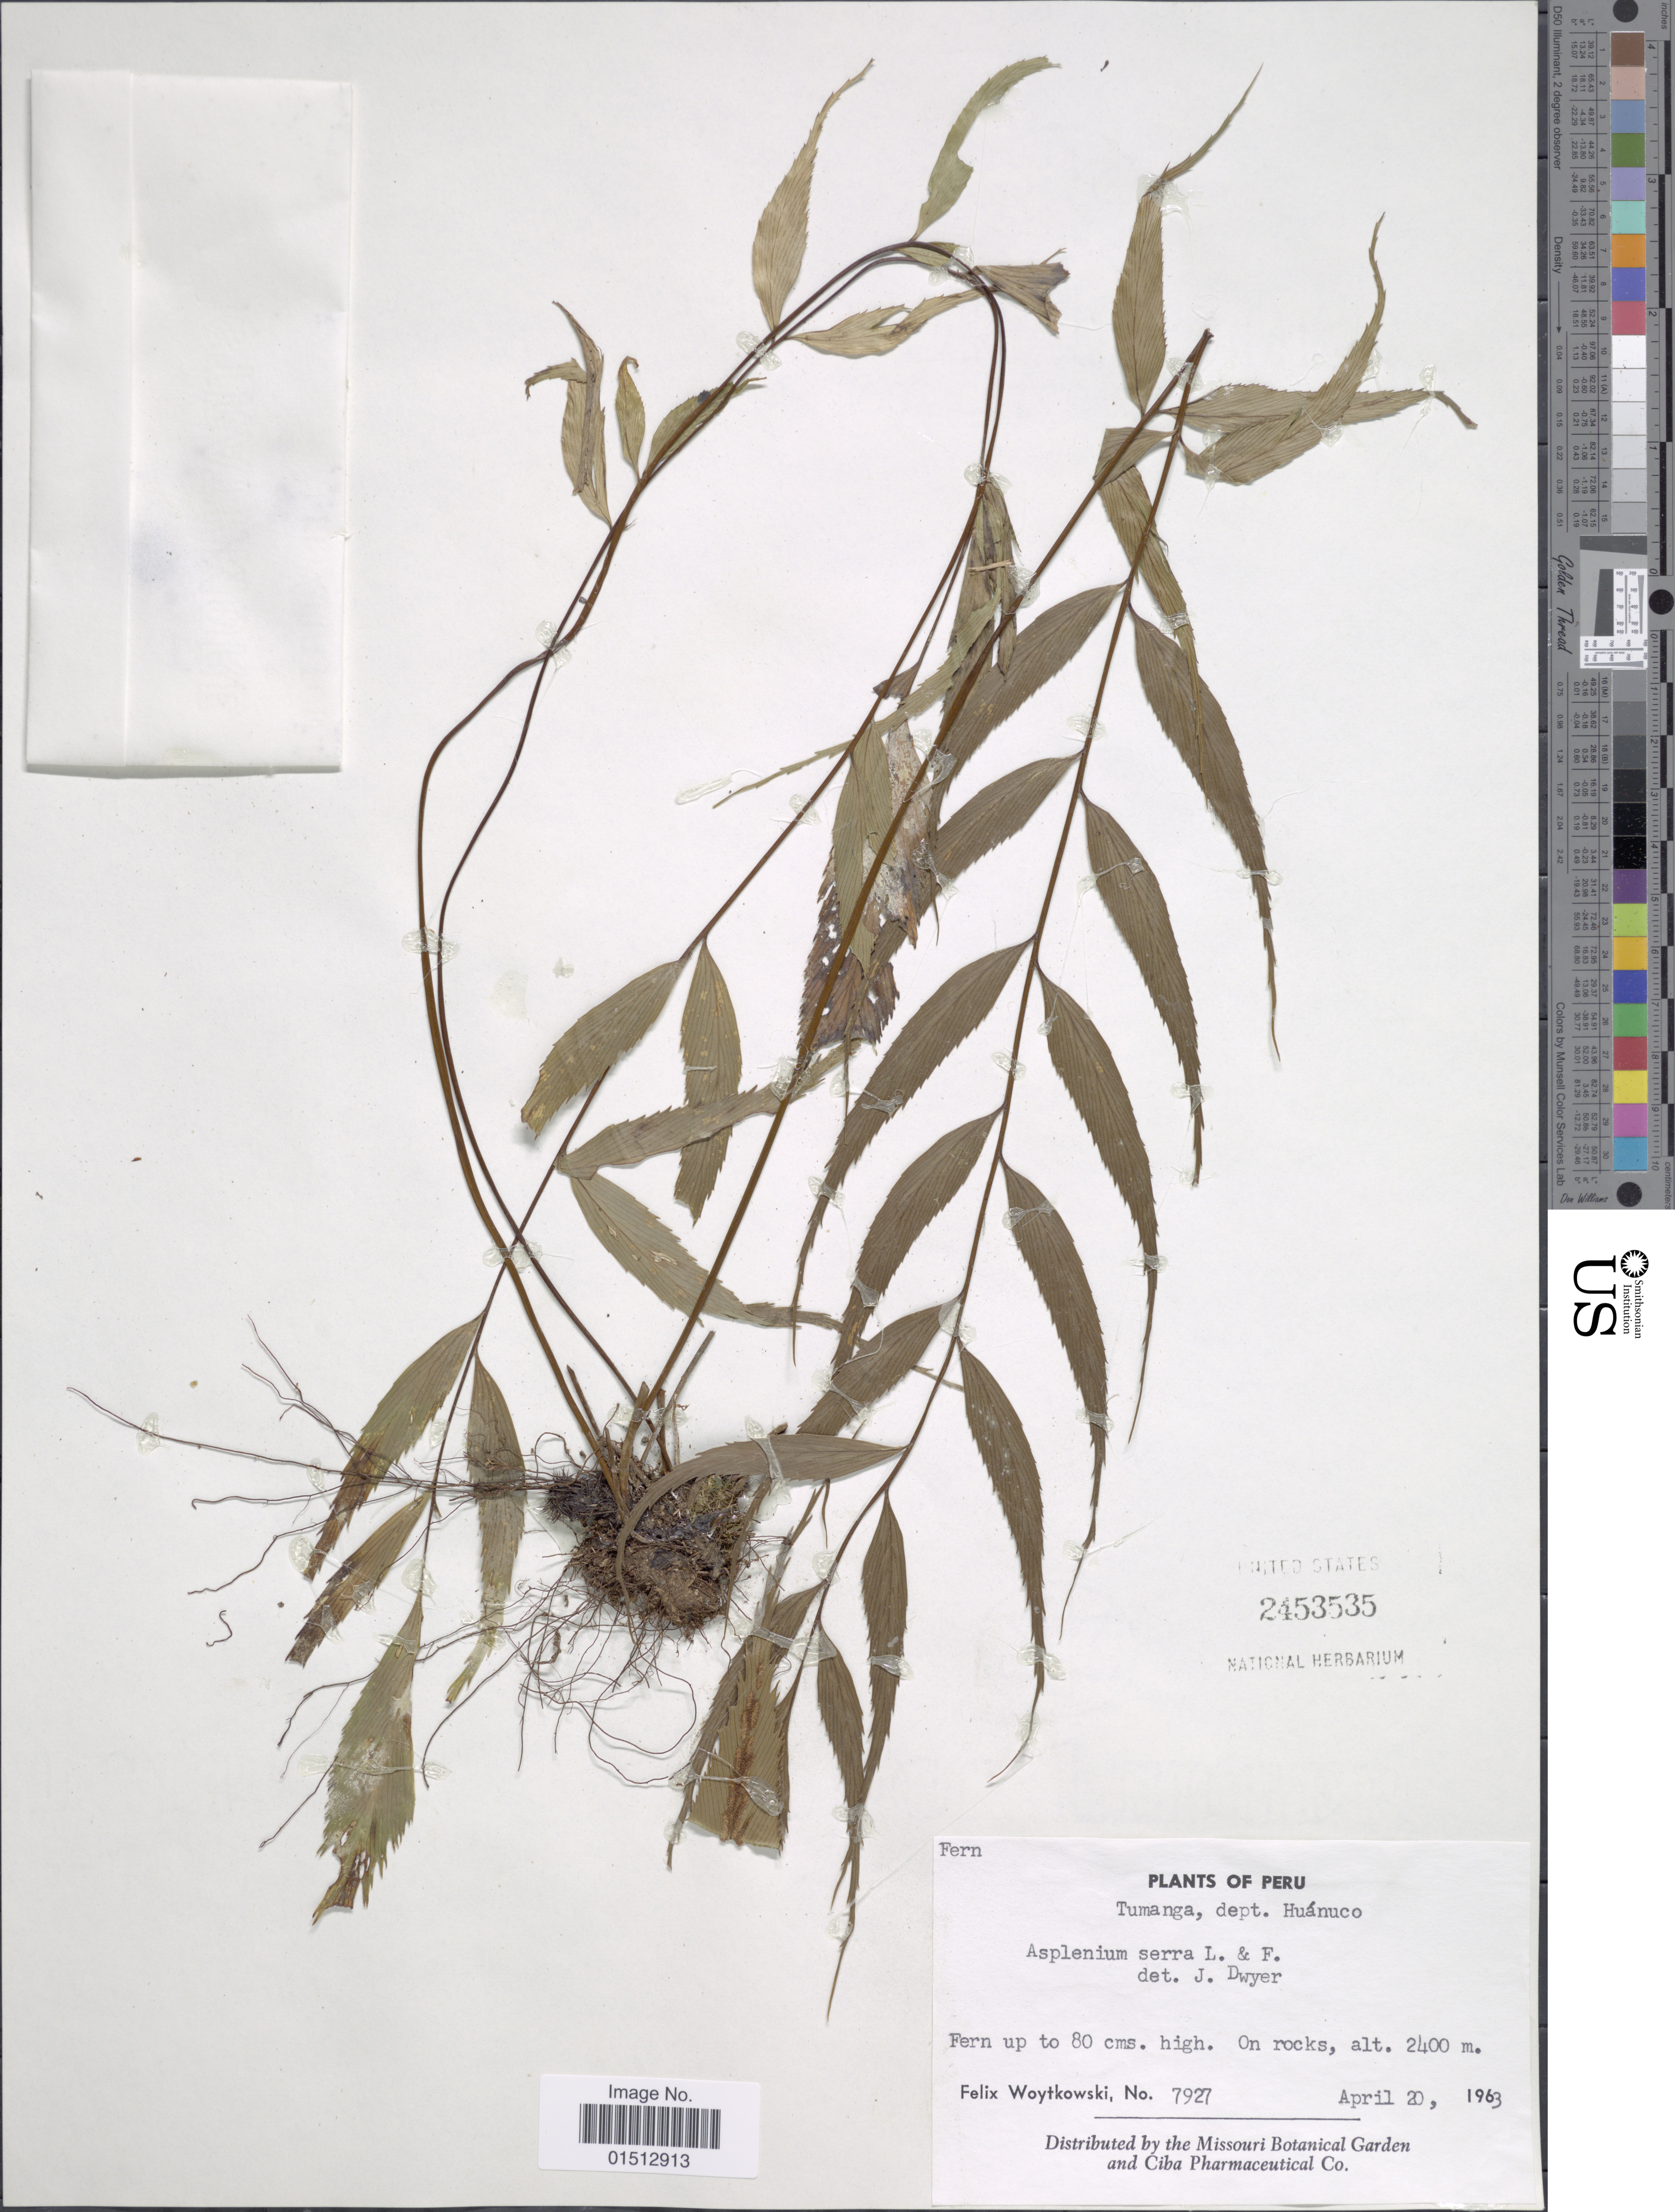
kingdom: Plantae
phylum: Tracheophyta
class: Polypodiopsida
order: Polypodiales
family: Aspleniaceae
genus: Asplenium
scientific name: Asplenium serra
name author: Langsd. & Fisch.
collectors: F. Woytkowski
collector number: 7927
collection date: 1963-04-20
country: Peru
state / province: Huánuco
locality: Peru, Tumanga, dept. Huanuco.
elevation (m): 2400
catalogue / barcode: US 2453535